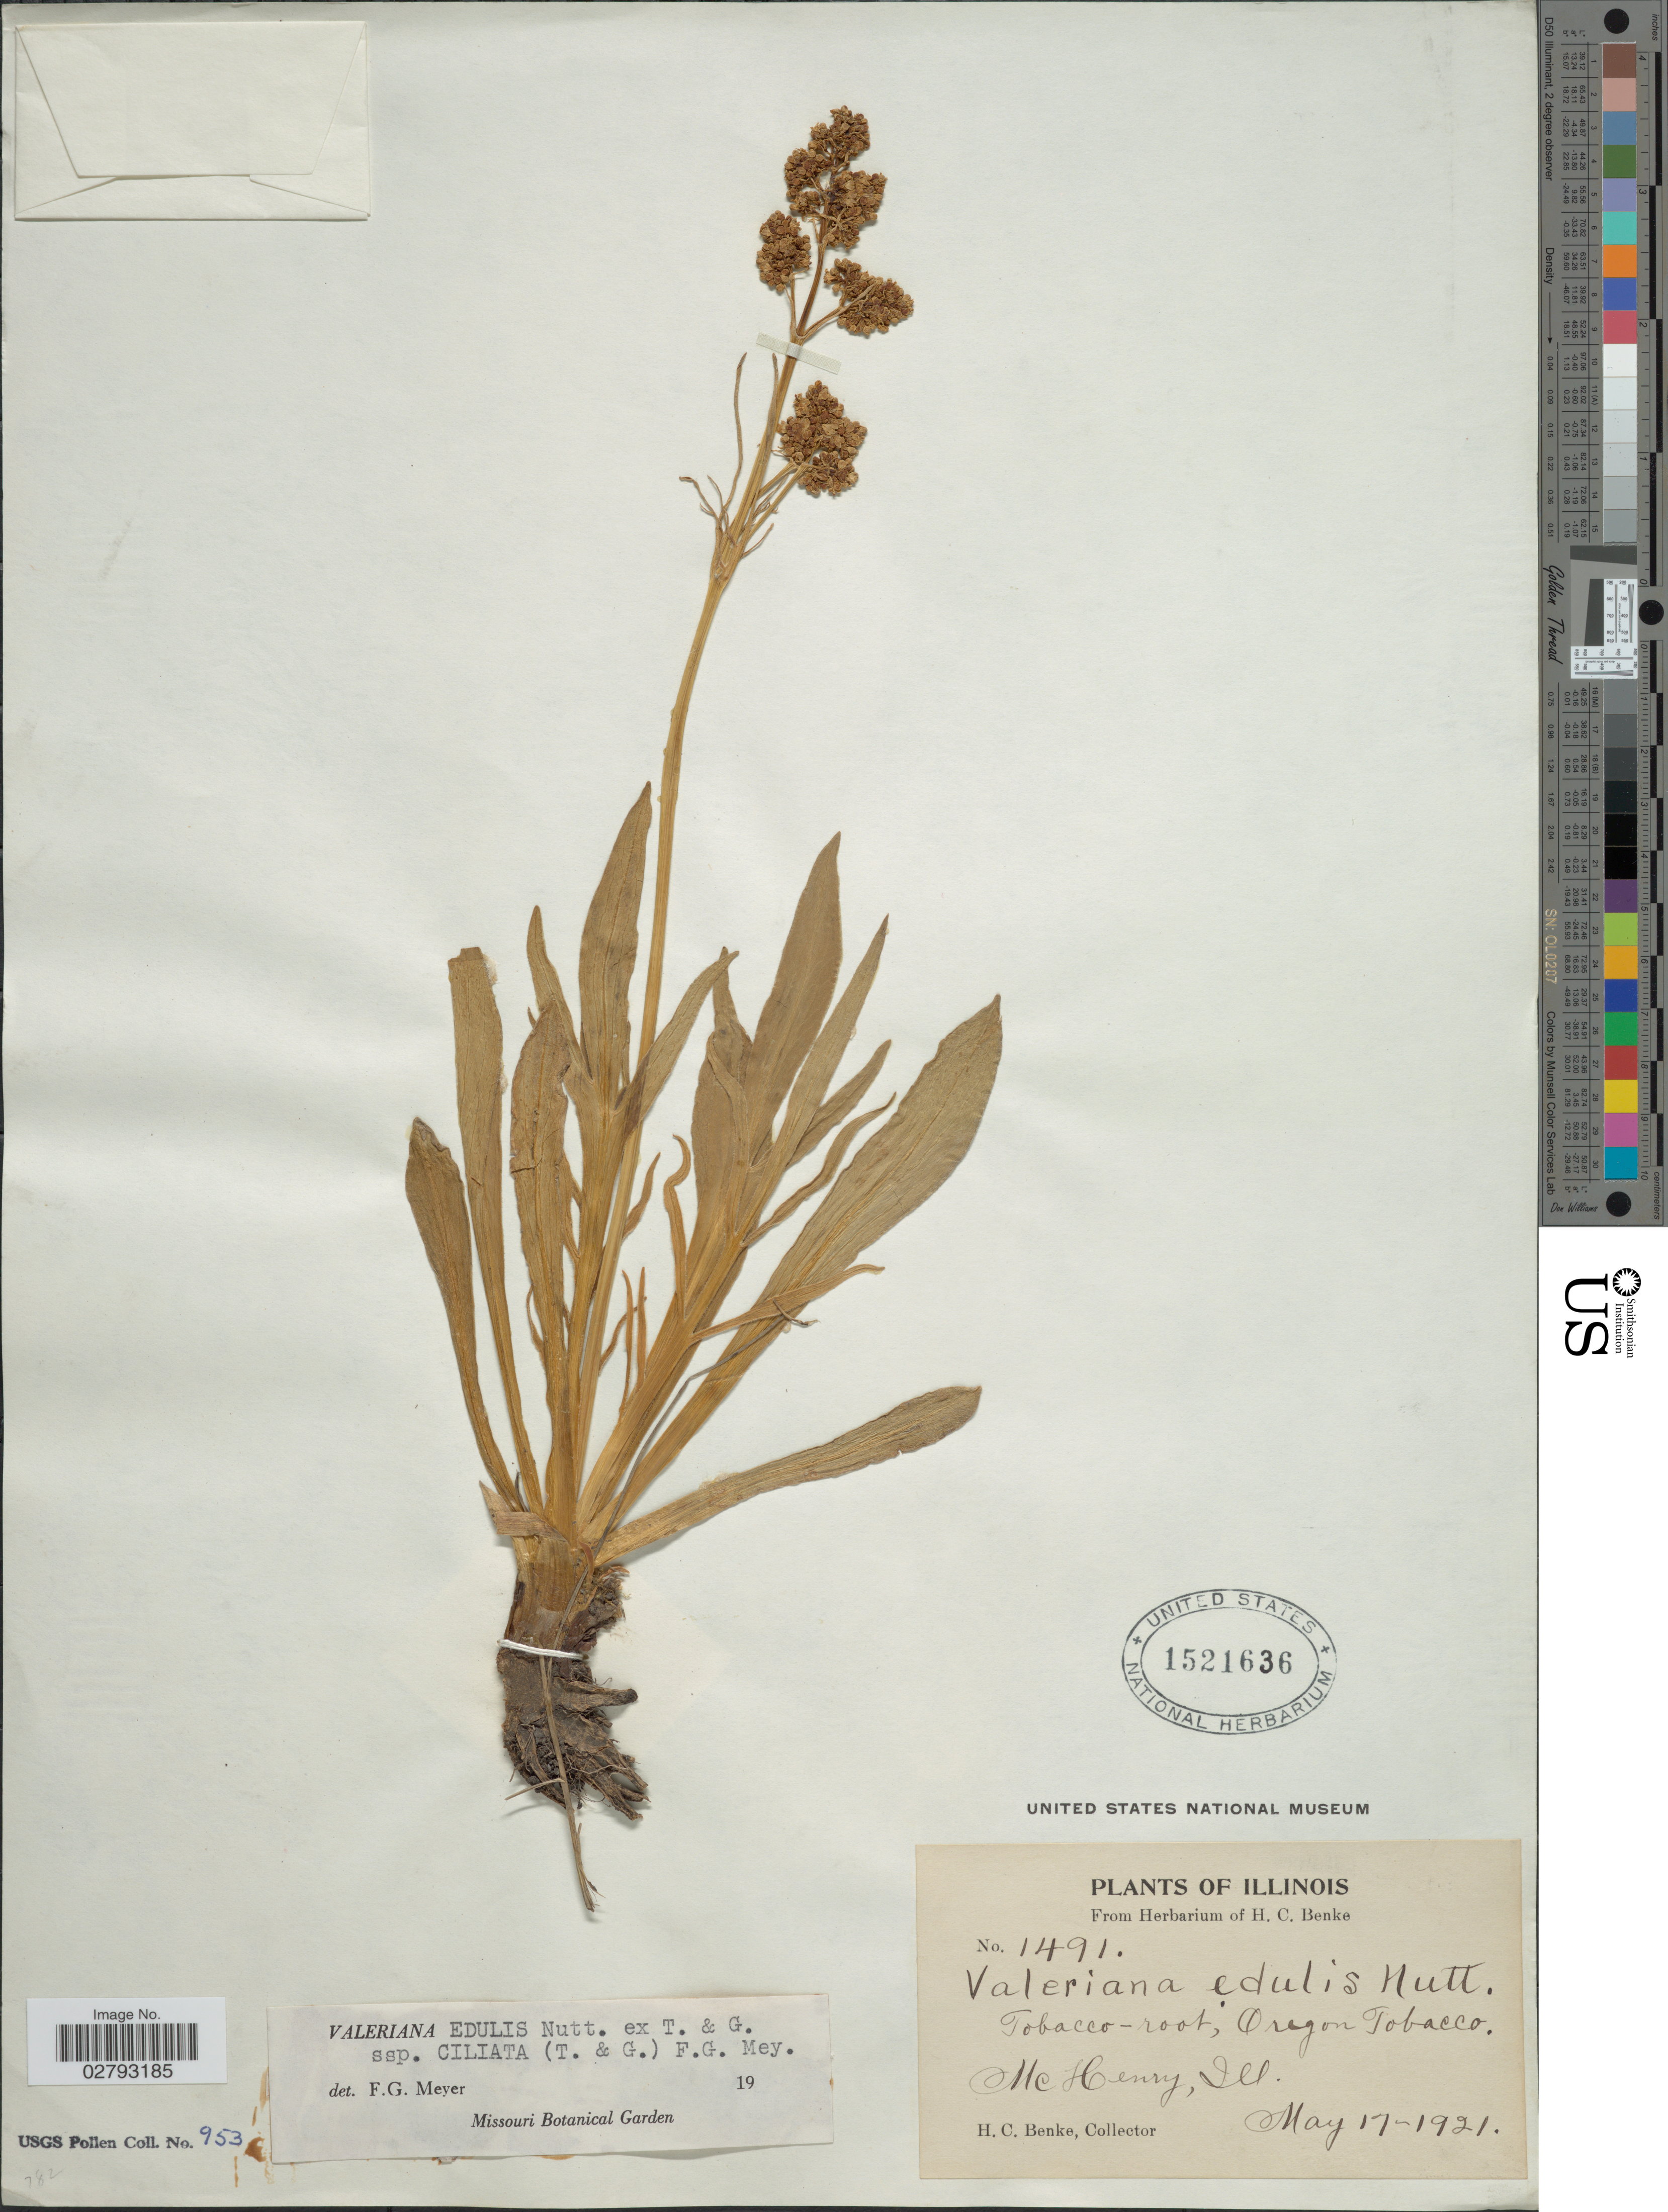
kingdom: Plantae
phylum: Tracheophyta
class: Magnoliopsida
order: Dipsacales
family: Caprifoliaceae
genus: Valeriana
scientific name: Valeriana edulis var. ciliata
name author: (F.G. Mey.) Cronquist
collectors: H. Benke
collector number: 1491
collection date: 1921-05-17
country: United States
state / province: Illinois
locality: Tobacco-root, Oregon Tobacco, McHenry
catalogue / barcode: US 1521636